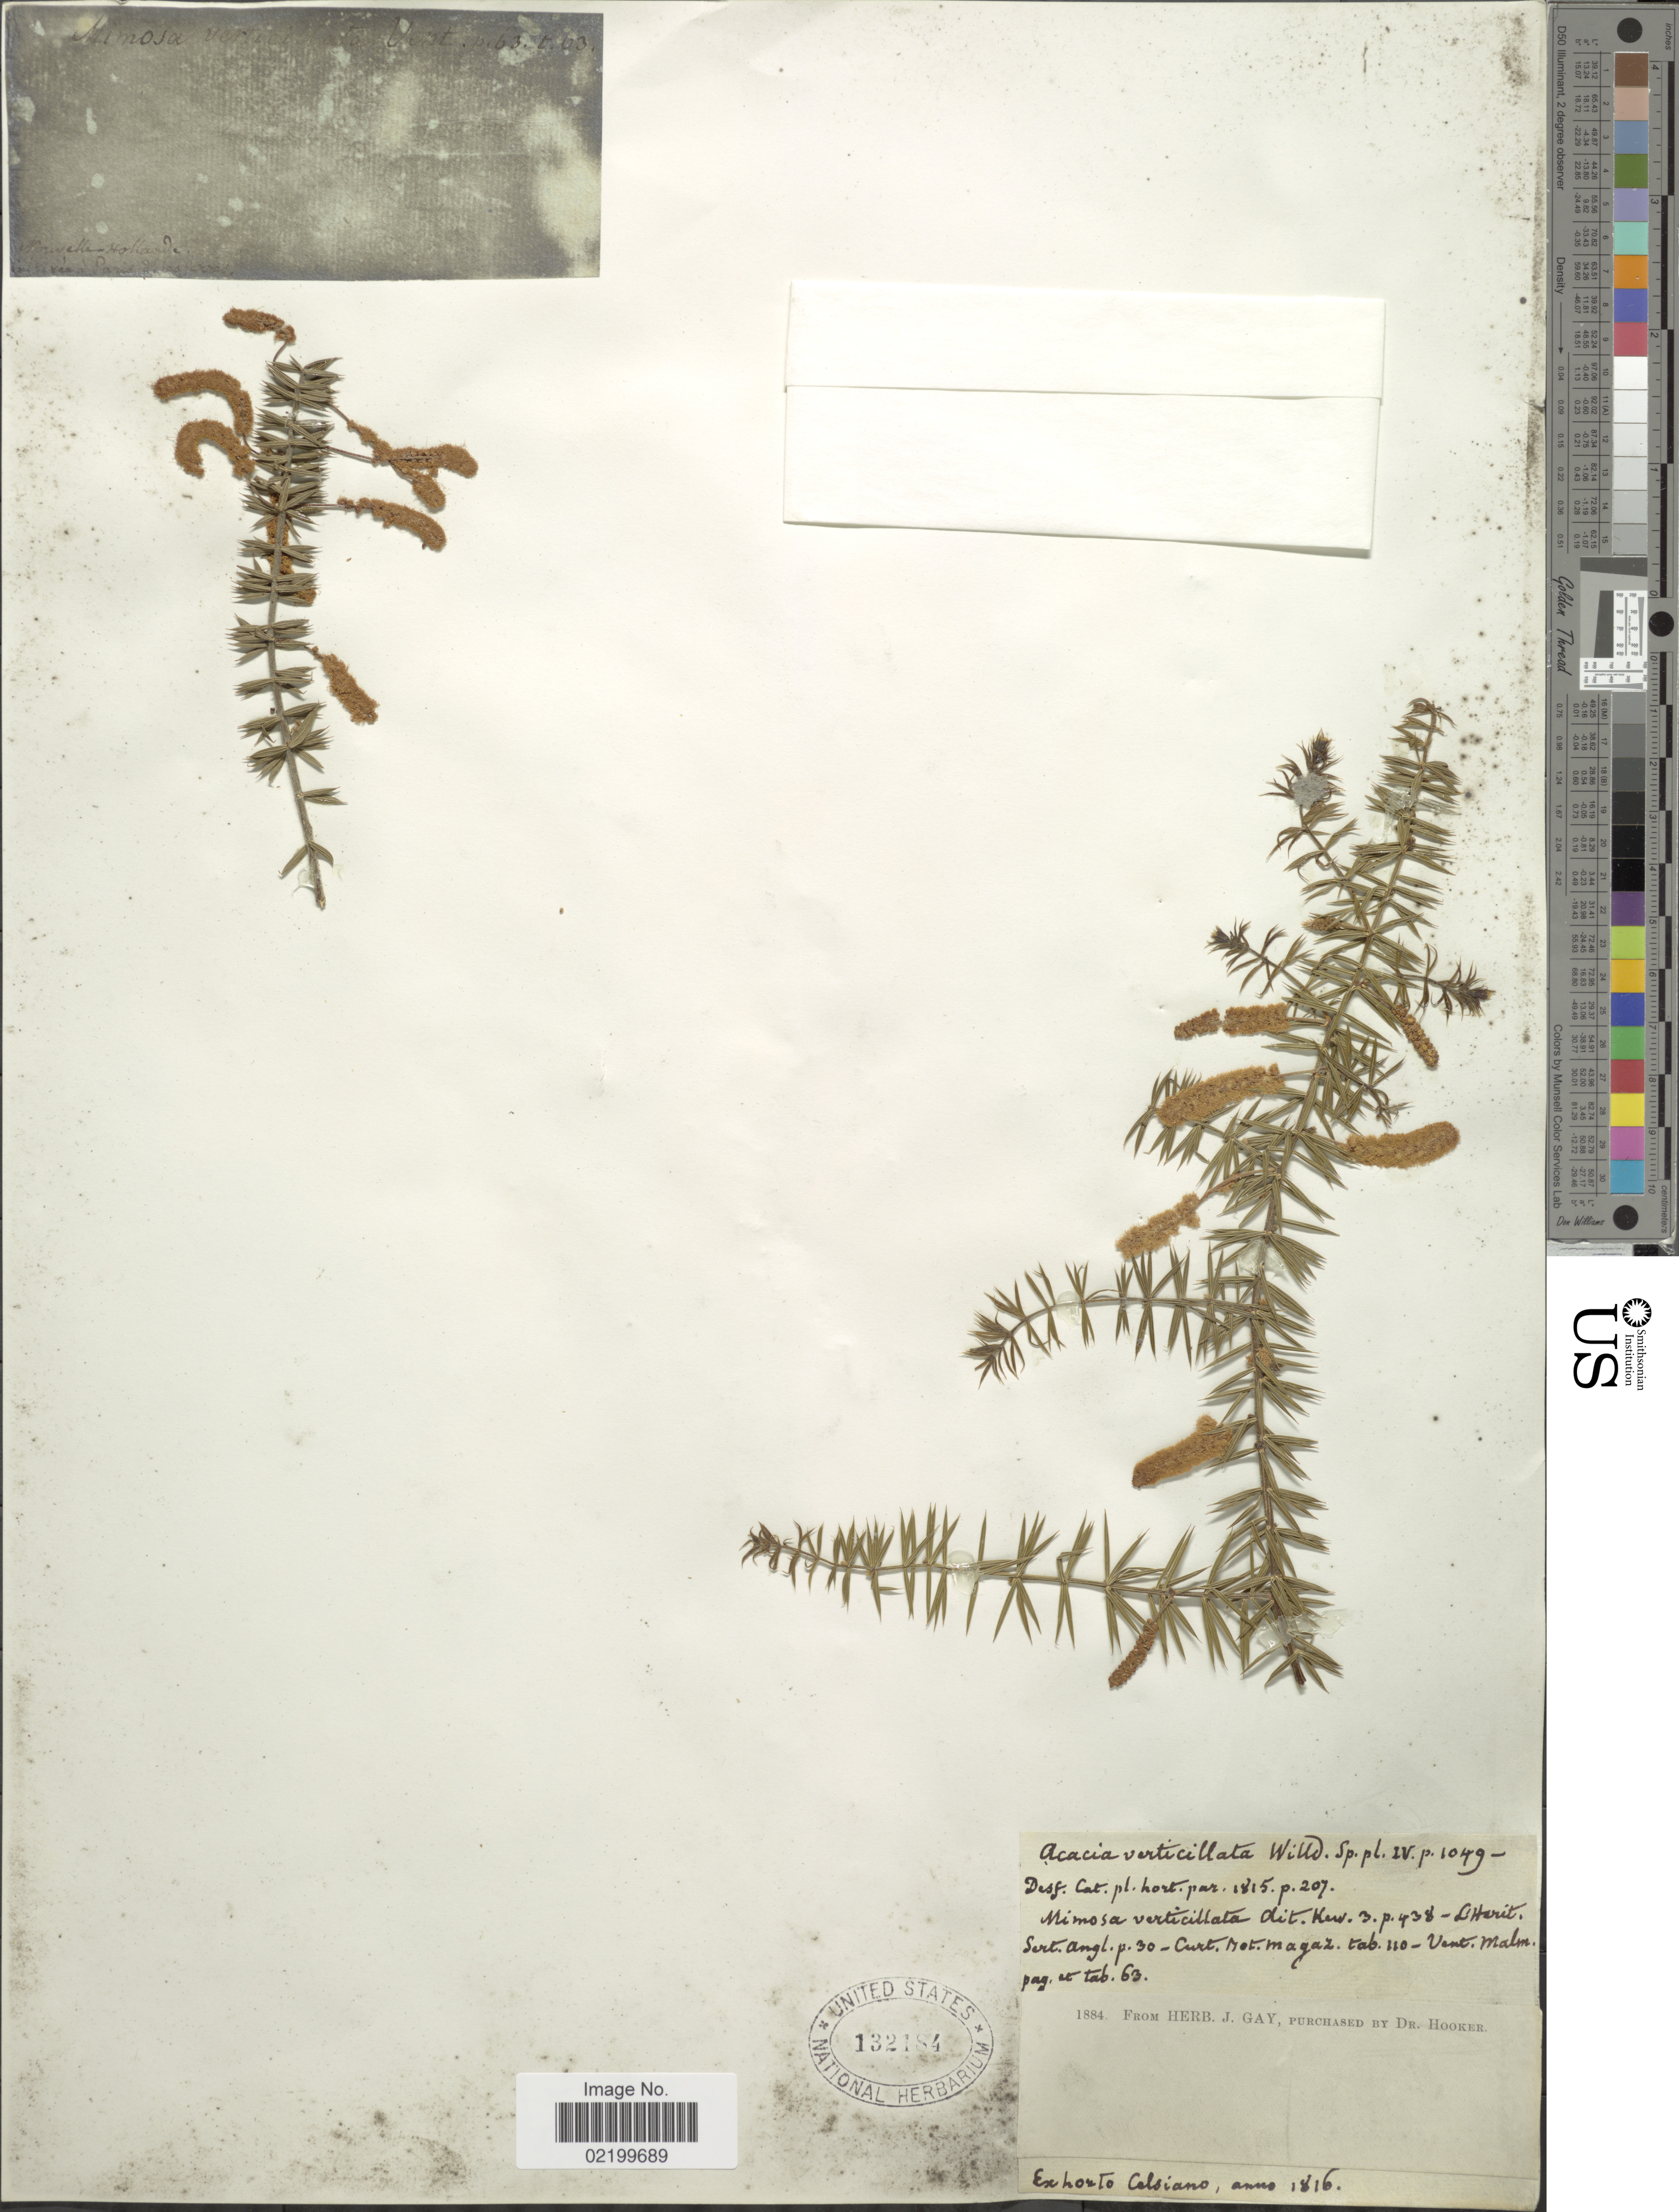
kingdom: Plantae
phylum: Tracheophyta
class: Magnoliopsida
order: Fabales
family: Fabaceae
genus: Acacia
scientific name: Acacia verticillata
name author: (L'Hér.) Willd.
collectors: ex herb. J. Gay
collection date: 1816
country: France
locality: Horto Calsiano [interpreted].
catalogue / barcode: US 132184